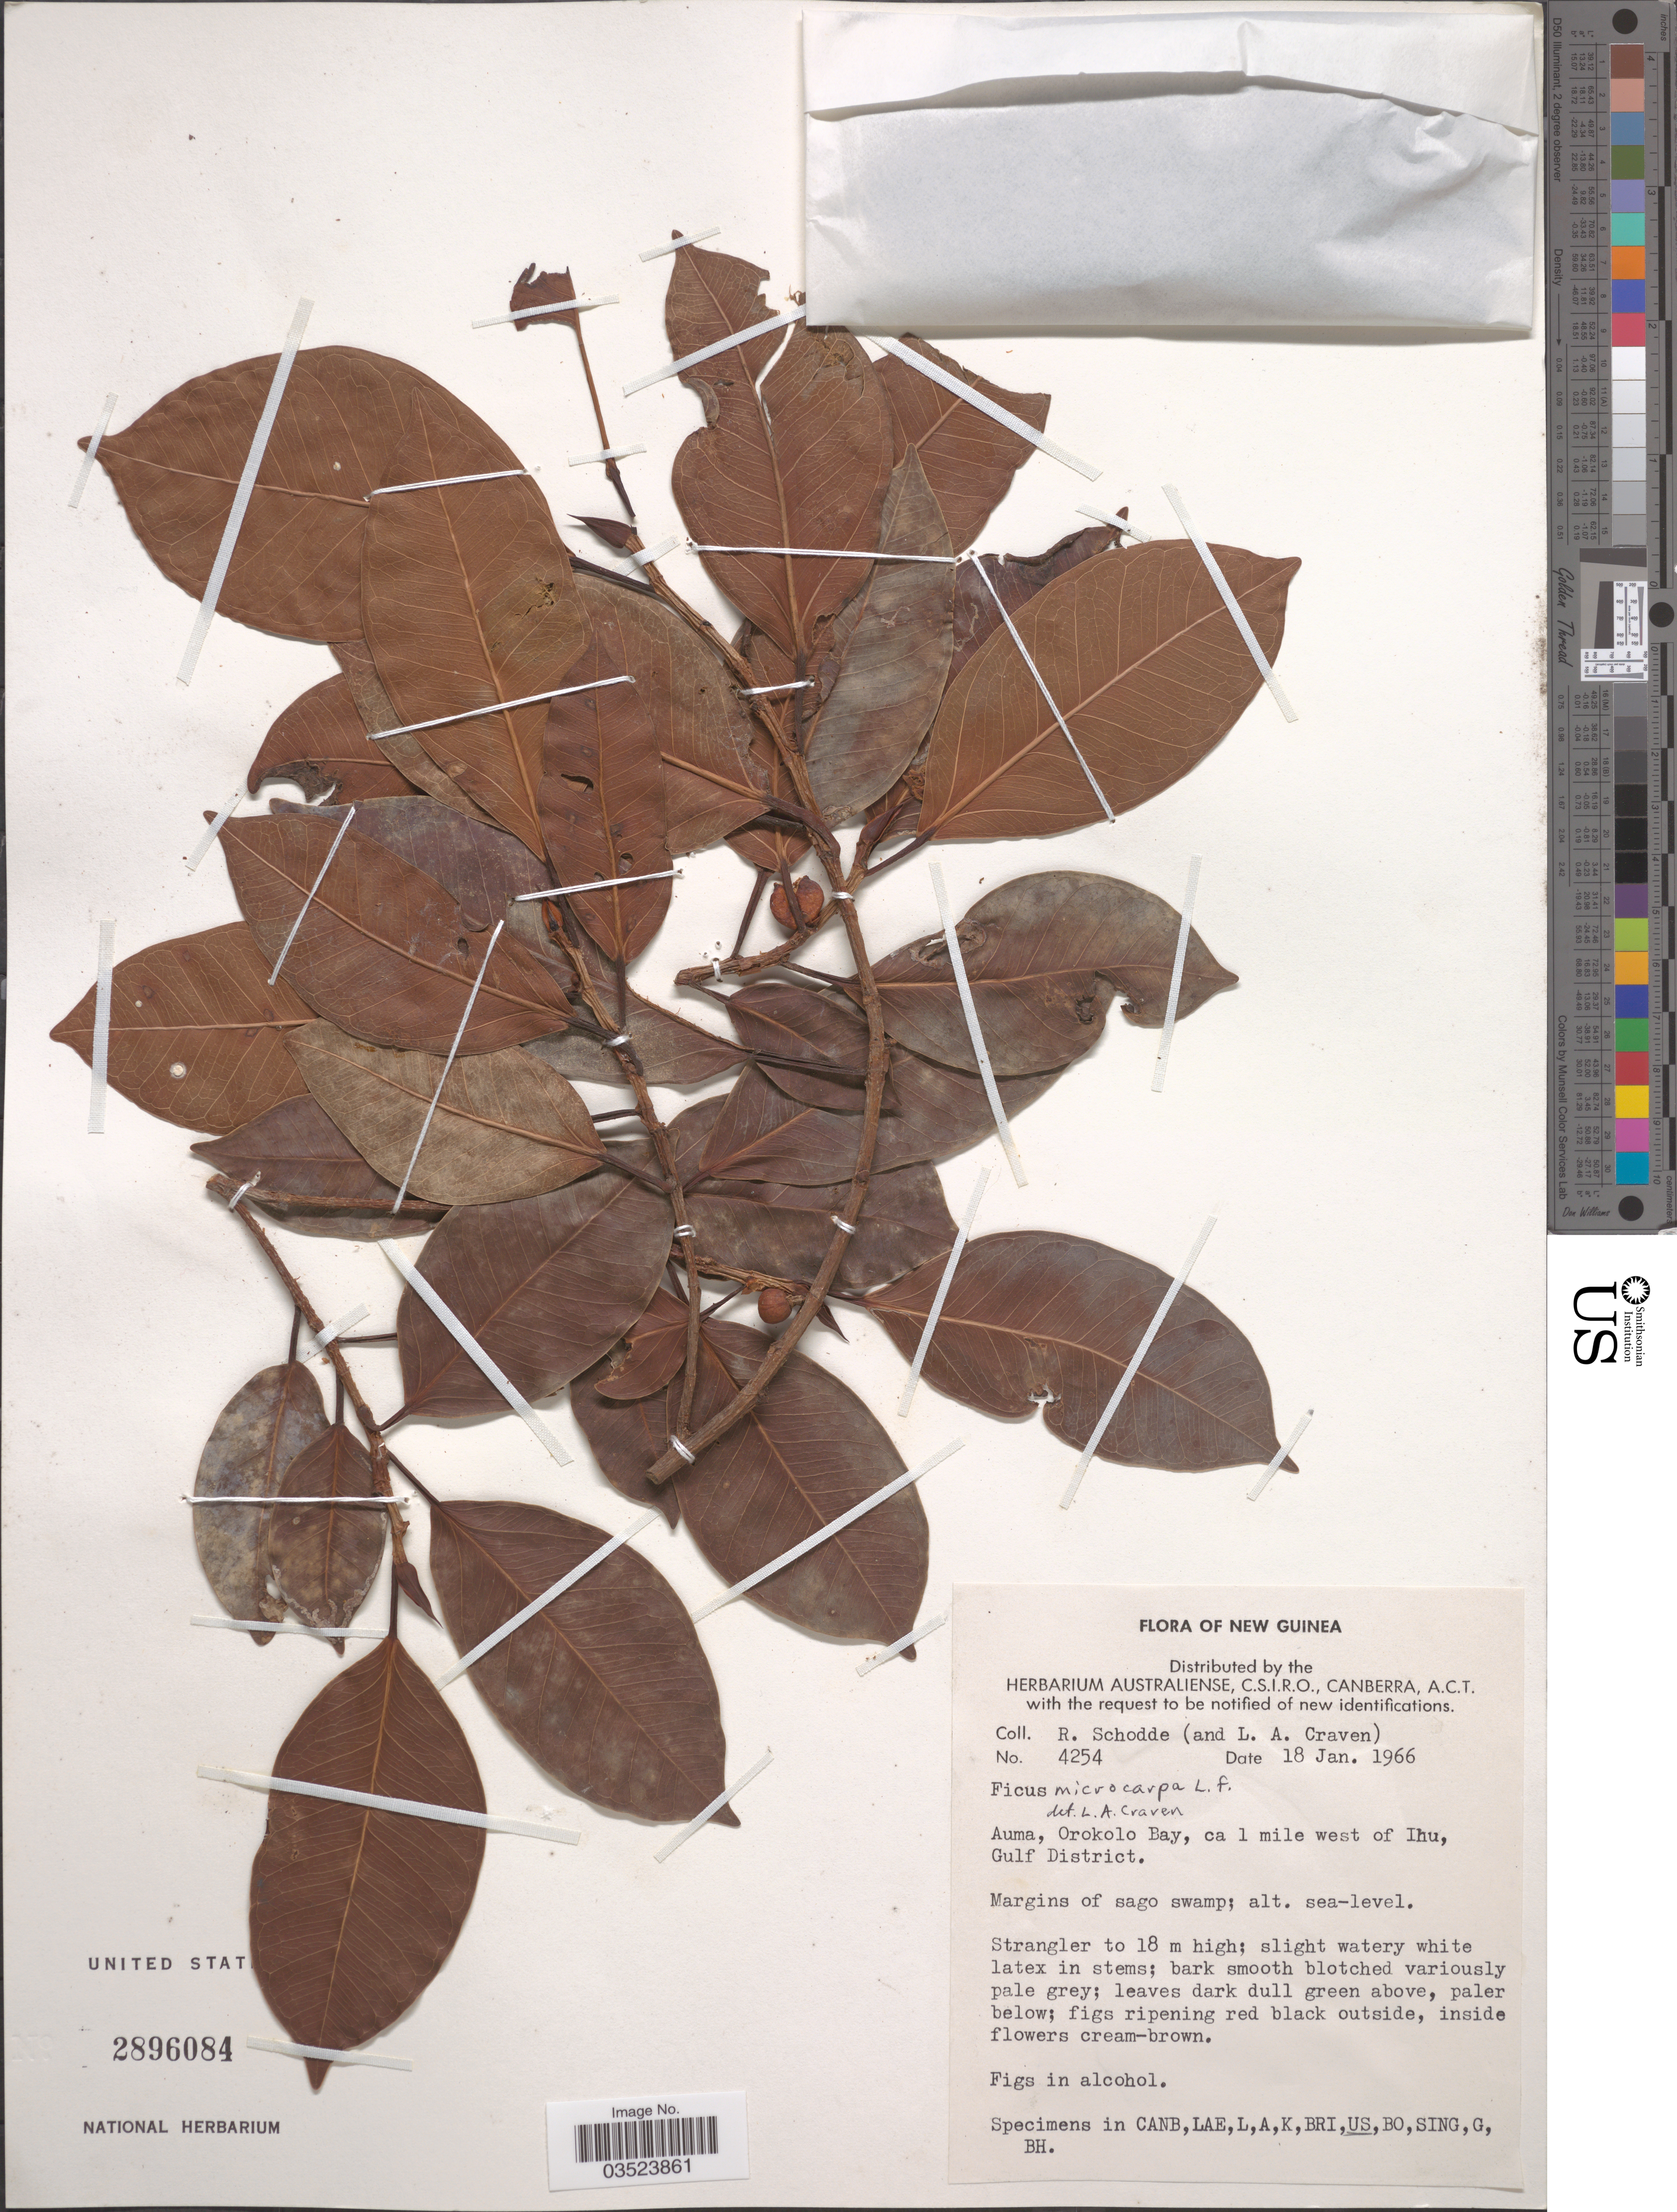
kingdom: Plantae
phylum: Tracheophyta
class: Magnoliopsida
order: Rosales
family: Moraceae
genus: Ficus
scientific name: Ficus microcarpa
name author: L. f.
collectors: R. Schodde & L. A. Craven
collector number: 4254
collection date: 1966-01-18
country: Papua New Guinea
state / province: Gulf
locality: New Guinea. Auma, Orokolo Bay, ca 1 mile west of Ihu, Gulf District. margins of sago swamp.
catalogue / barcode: US 2896084